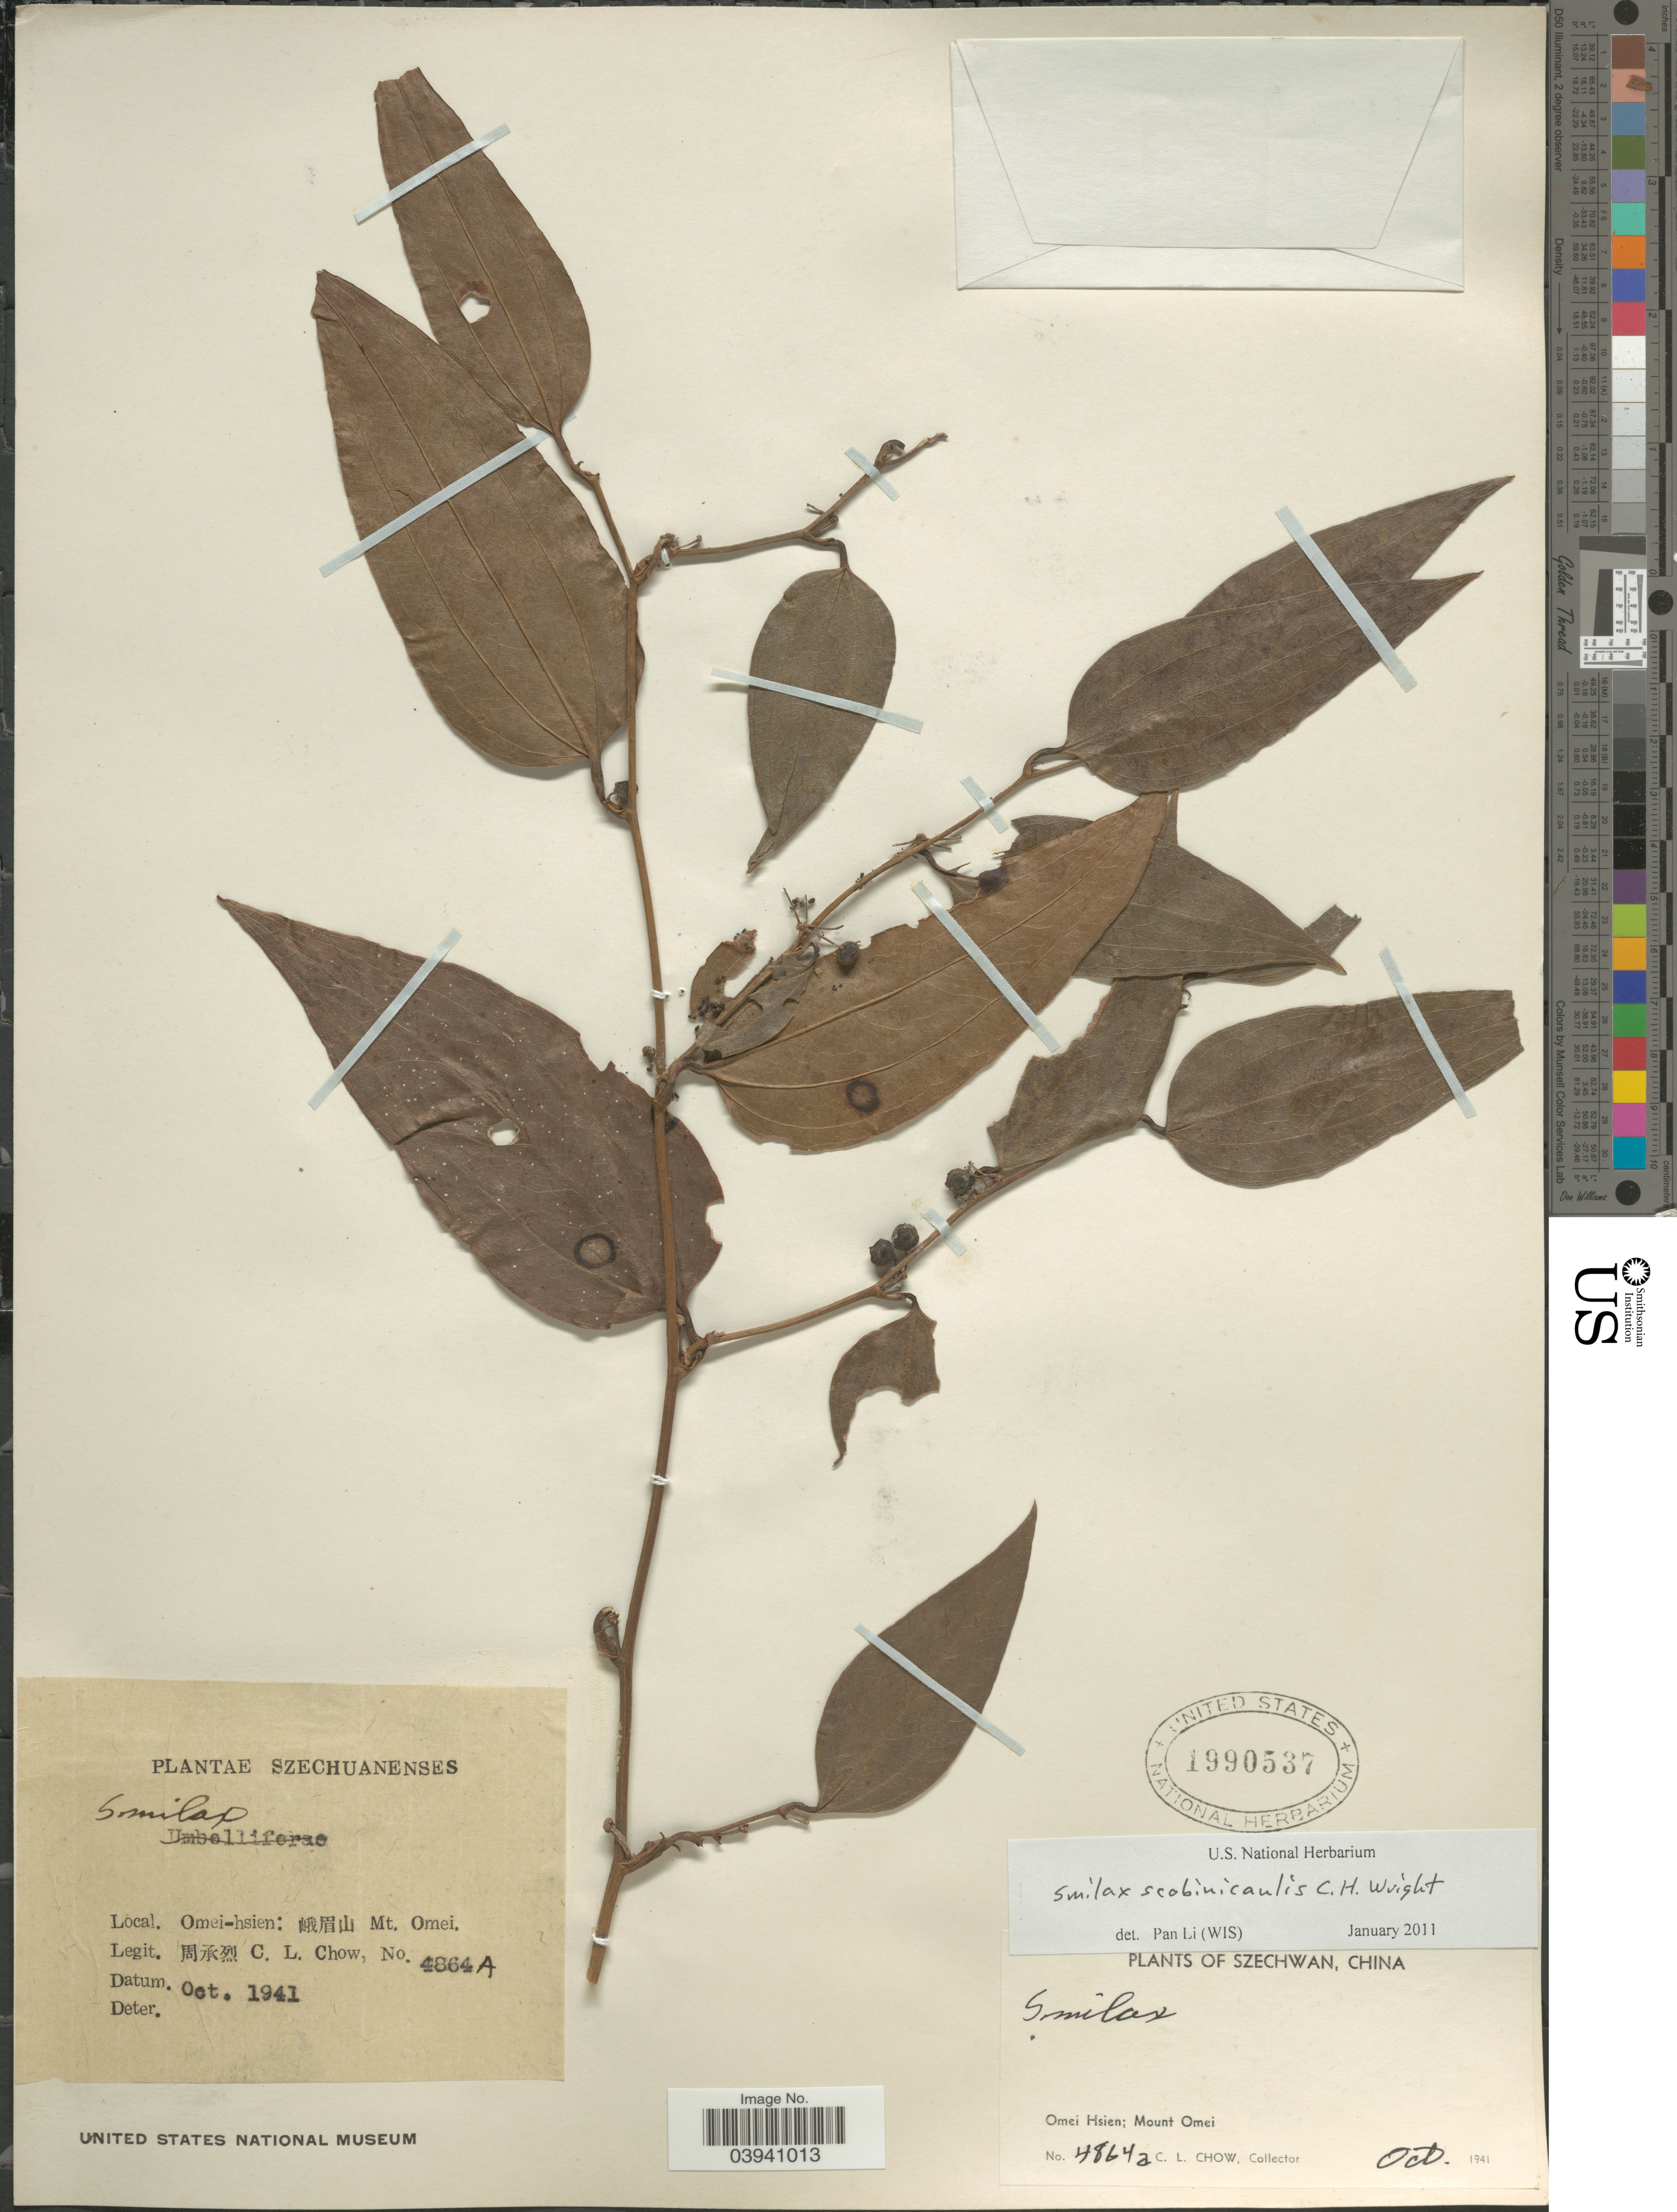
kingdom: Plantae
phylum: Tracheophyta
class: Liliopsida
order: Liliales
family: Smilacaceae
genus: Smilax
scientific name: Smilax scobinicaulis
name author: C.H. Wright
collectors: C. Chow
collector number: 4864a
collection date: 1941-10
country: China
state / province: Sichuan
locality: Mt. Omei.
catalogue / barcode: US 1990537